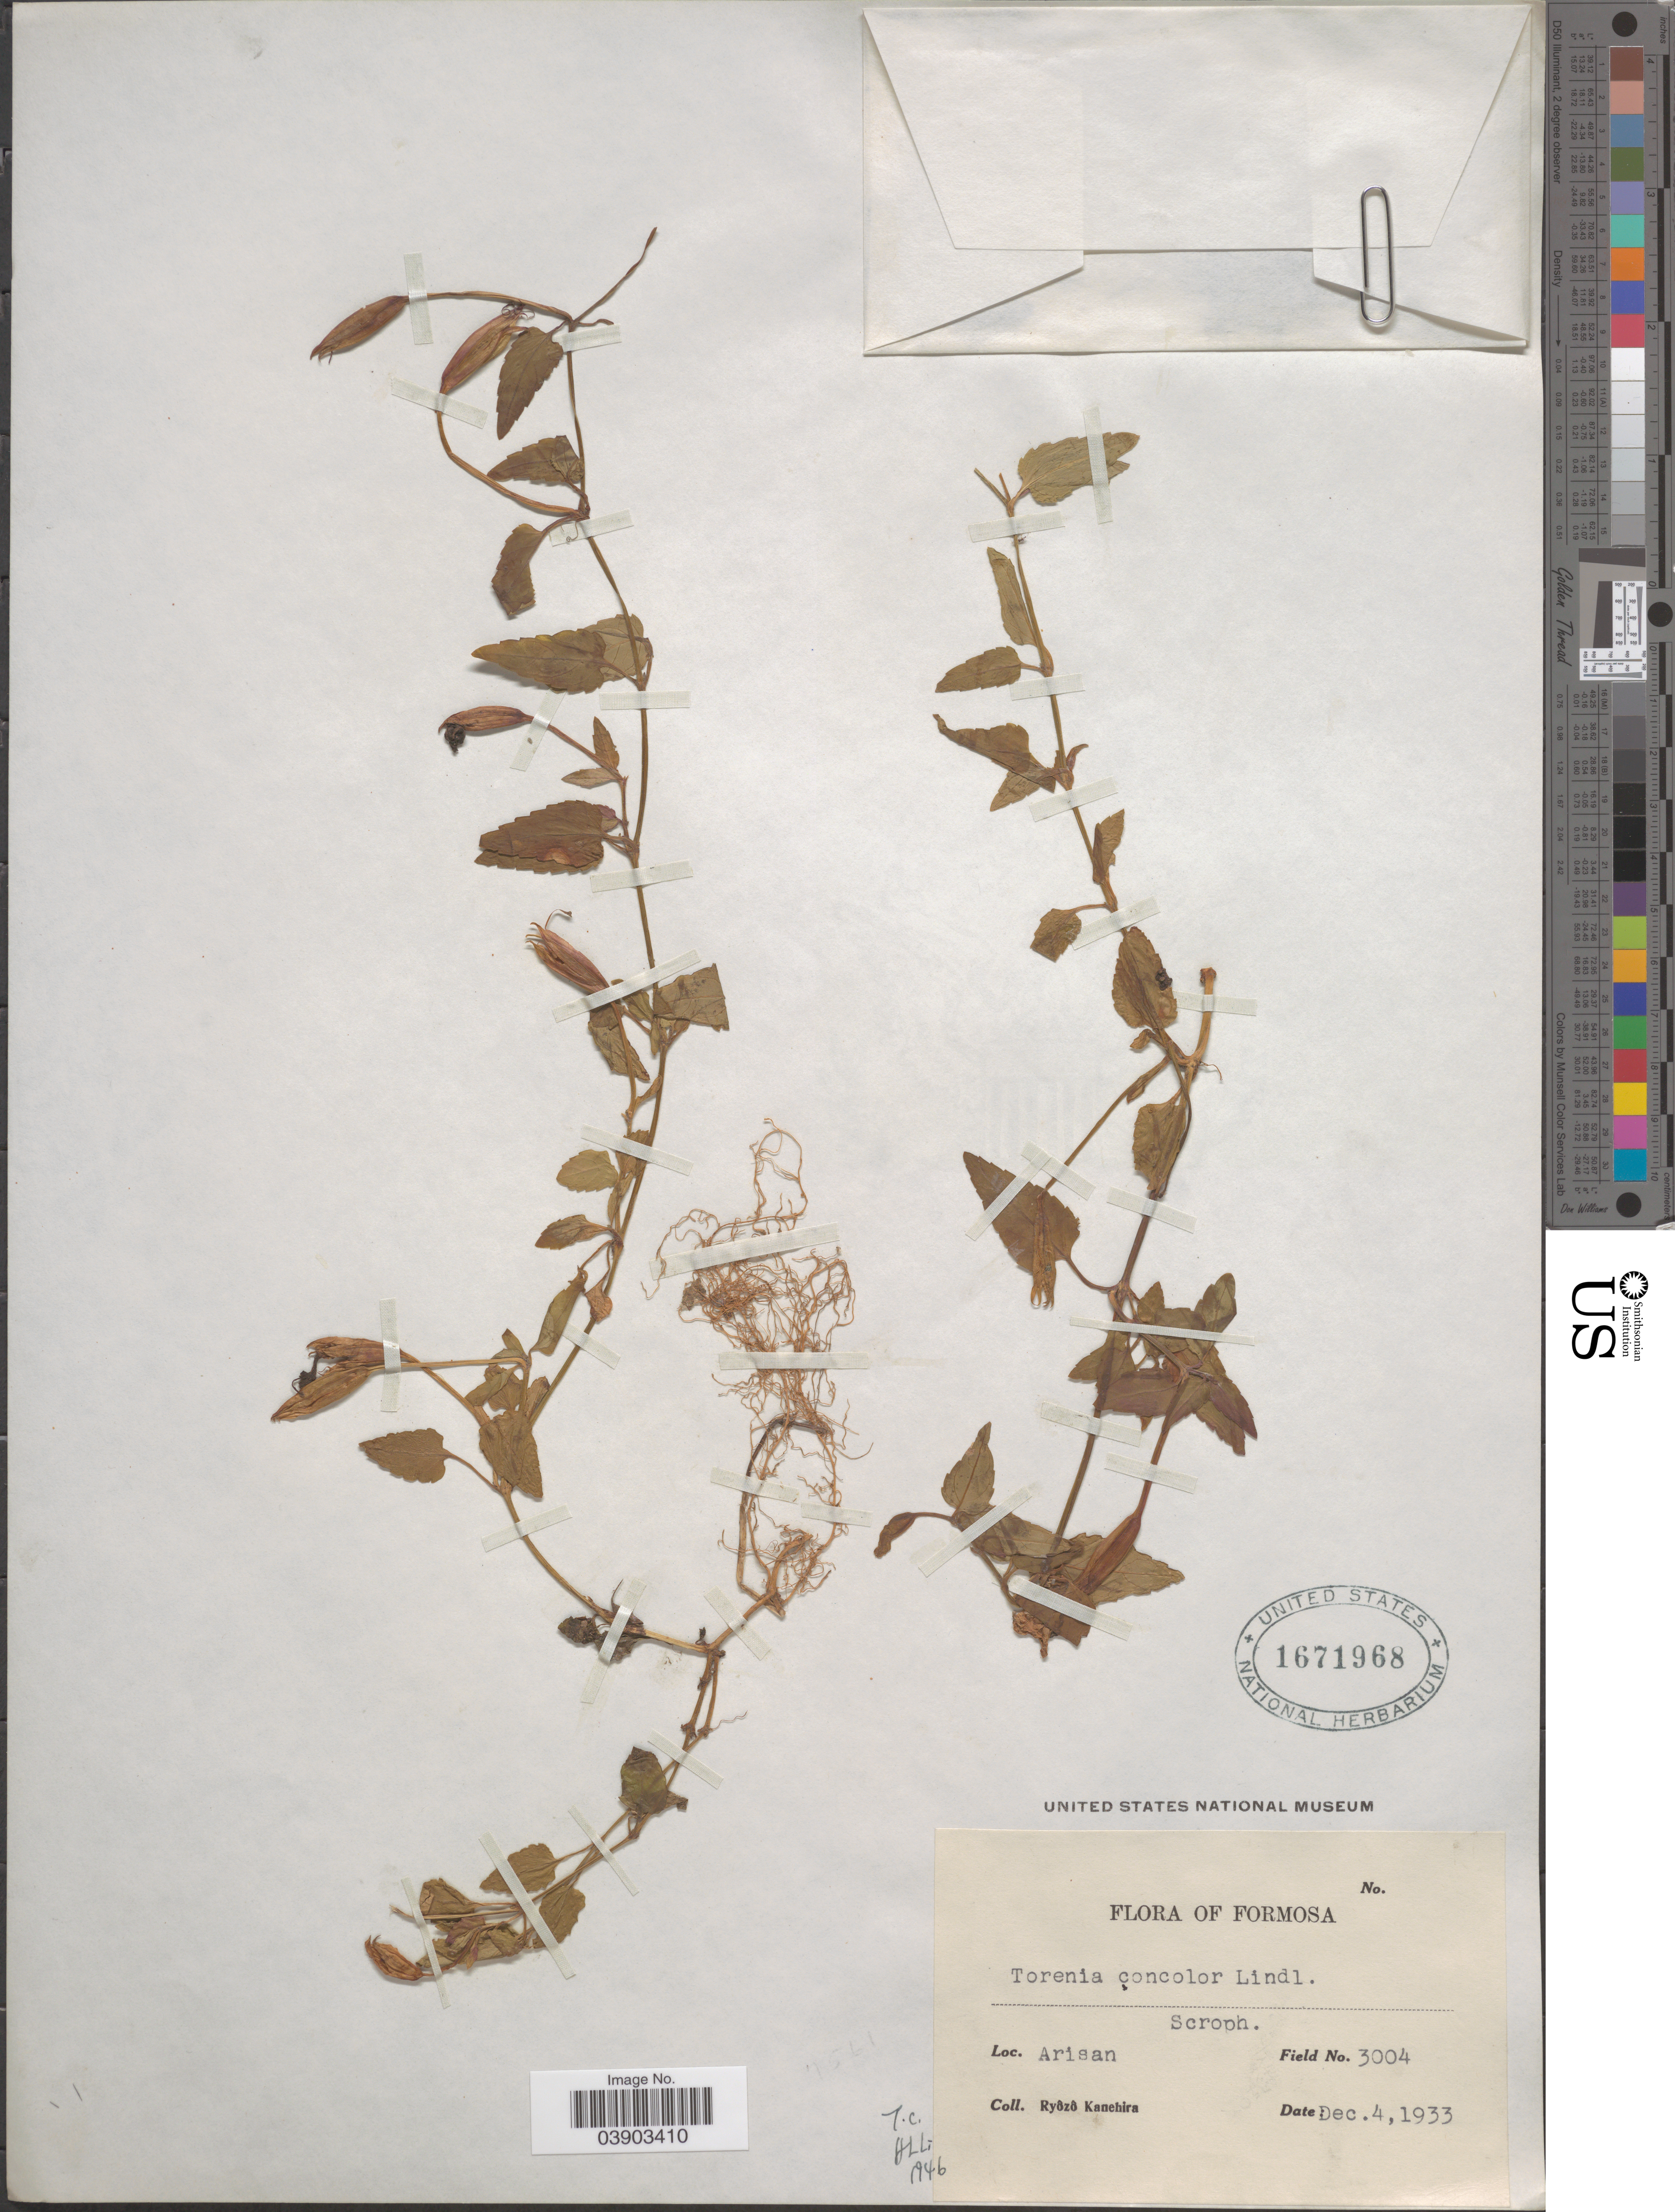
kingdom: Plantae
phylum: Tracheophyta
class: Magnoliopsida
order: Lamiales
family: Linderniaceae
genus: Torenia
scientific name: Torenia concolor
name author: Lindl.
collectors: R. Kanehira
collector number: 3004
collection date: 1933-12-04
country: Taiwan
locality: Formosa. Arisan.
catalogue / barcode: US 1671968